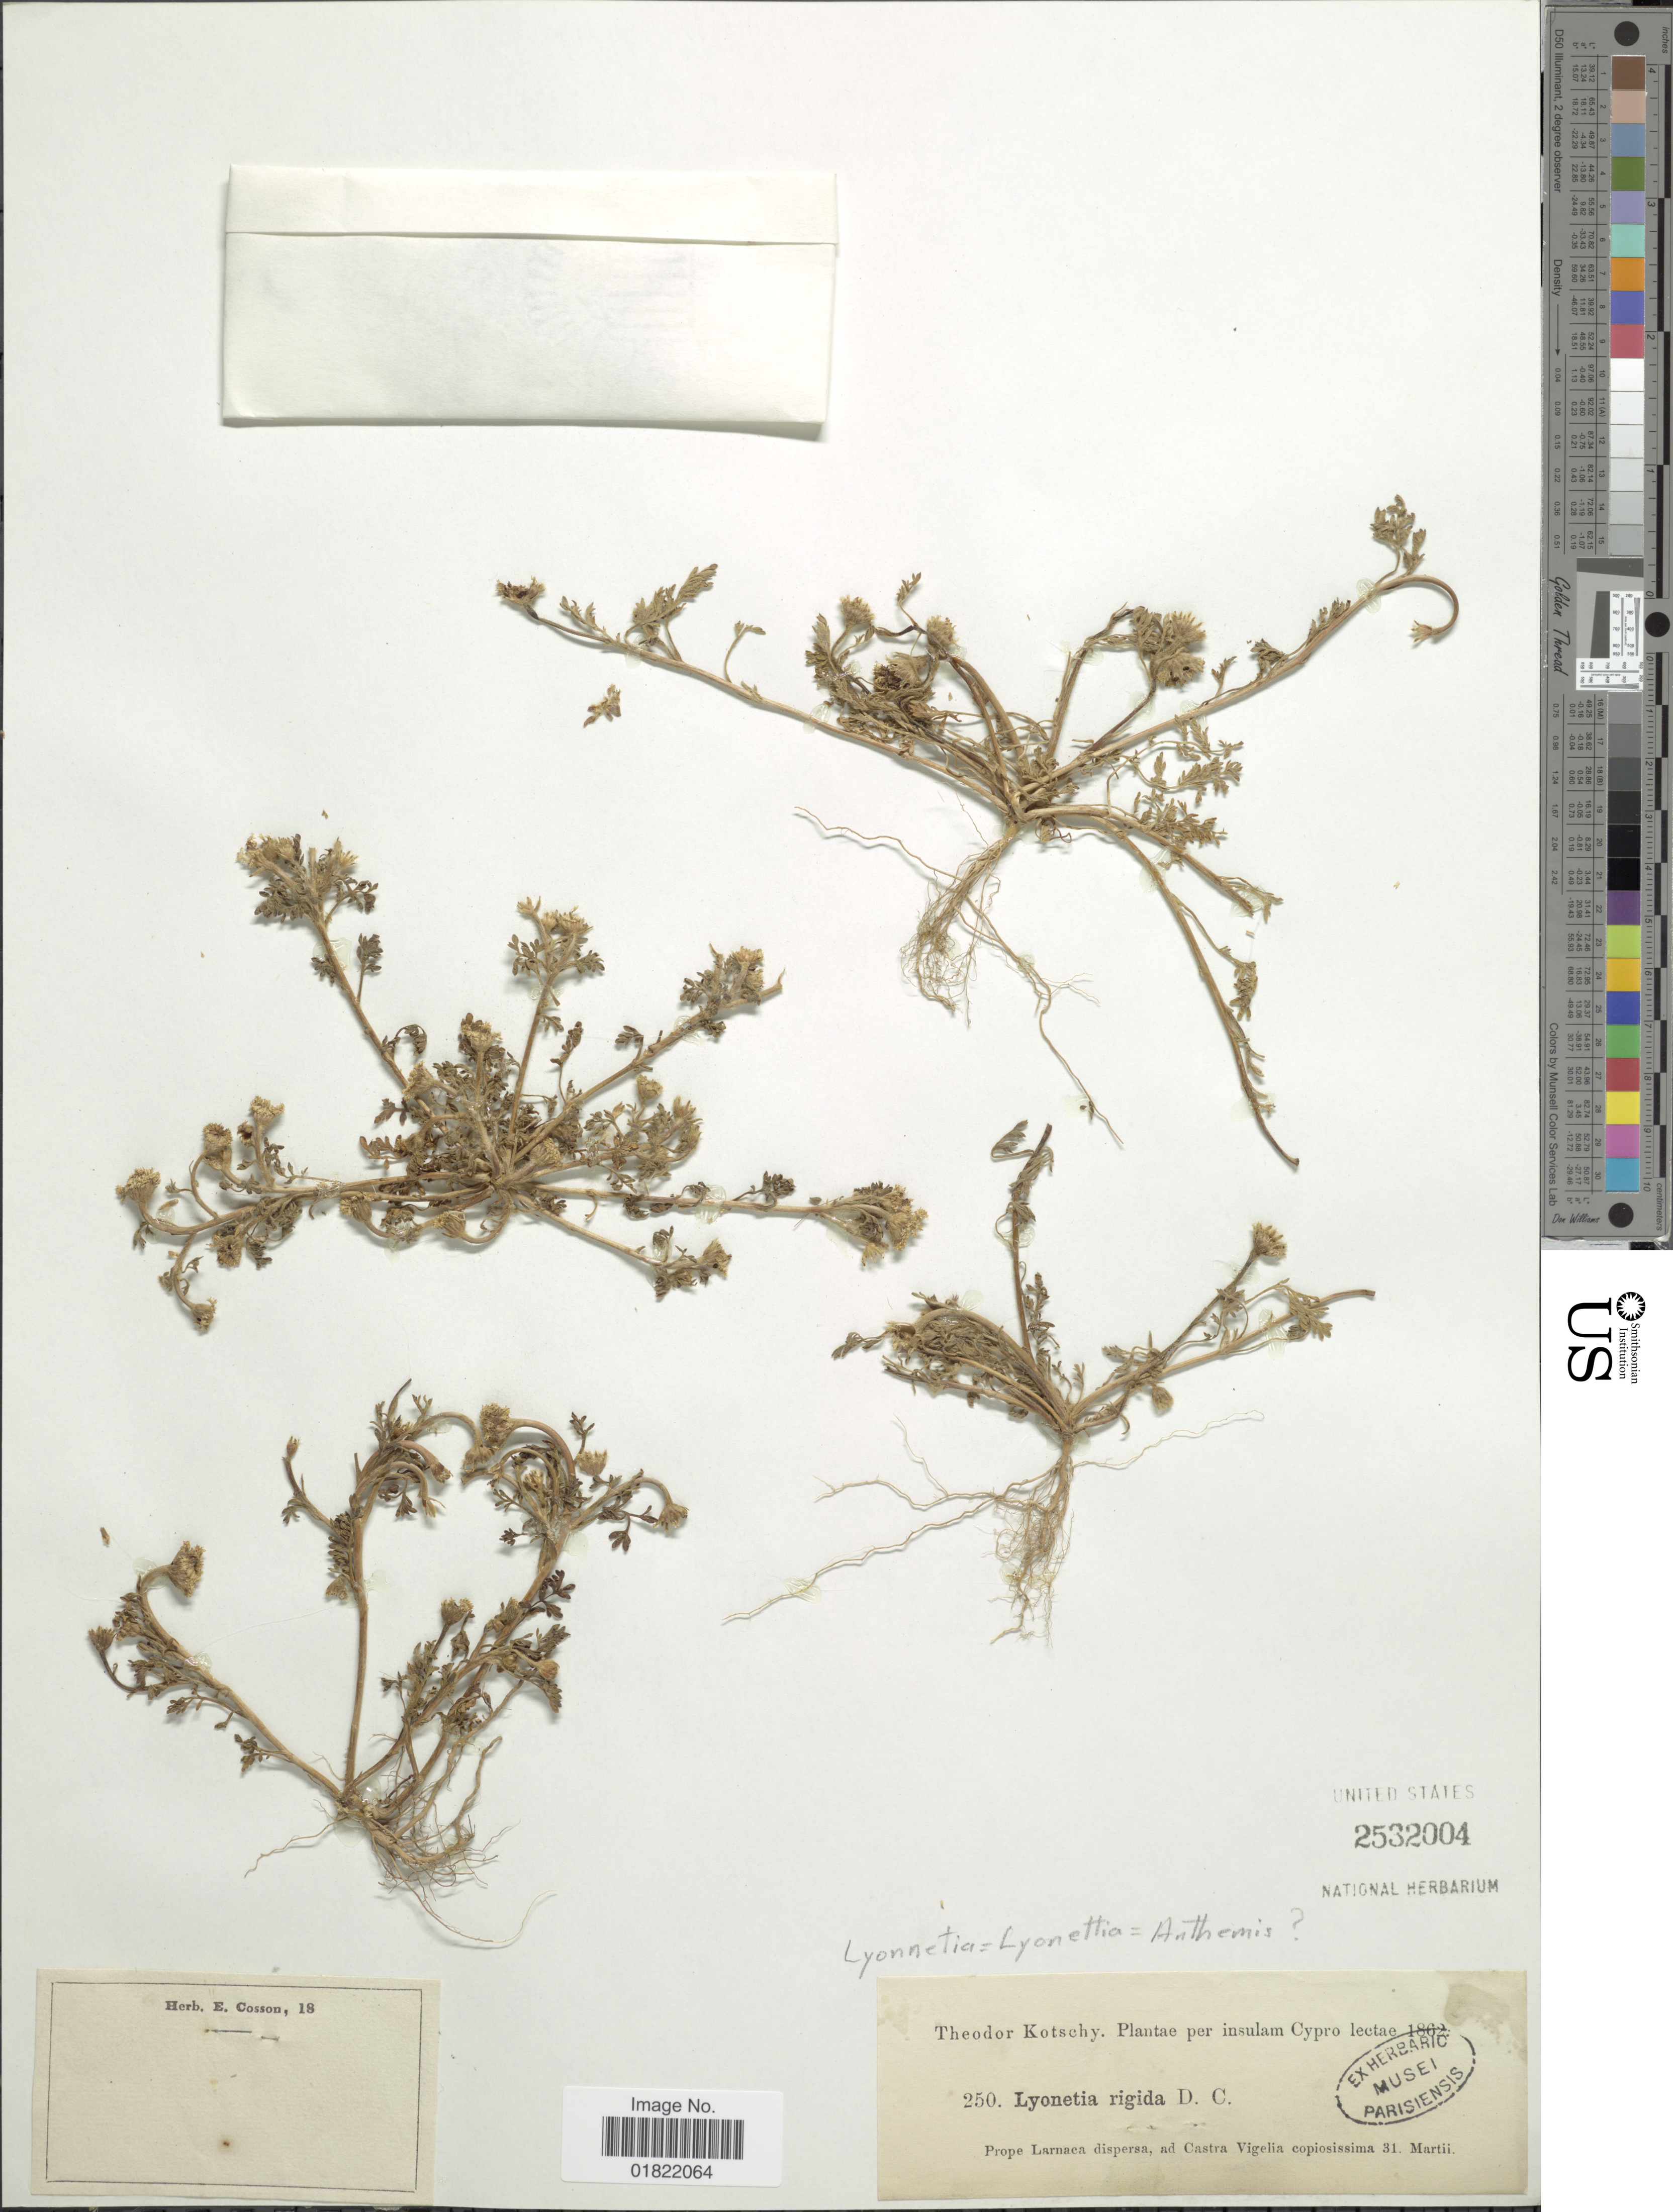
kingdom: Plantae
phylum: Tracheophyta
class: Magnoliopsida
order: Asterales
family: Asteraceae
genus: Anthemis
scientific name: Anthemis rigida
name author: (Sibth. & Sm.) Boiss. ex Heldr.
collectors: K. G. Kotschy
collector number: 250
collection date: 1862-03-31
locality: Cypro, Prope Larnaca dispersa, ad Castra Vigelia copiosissima [interpreted]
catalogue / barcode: US 2532004